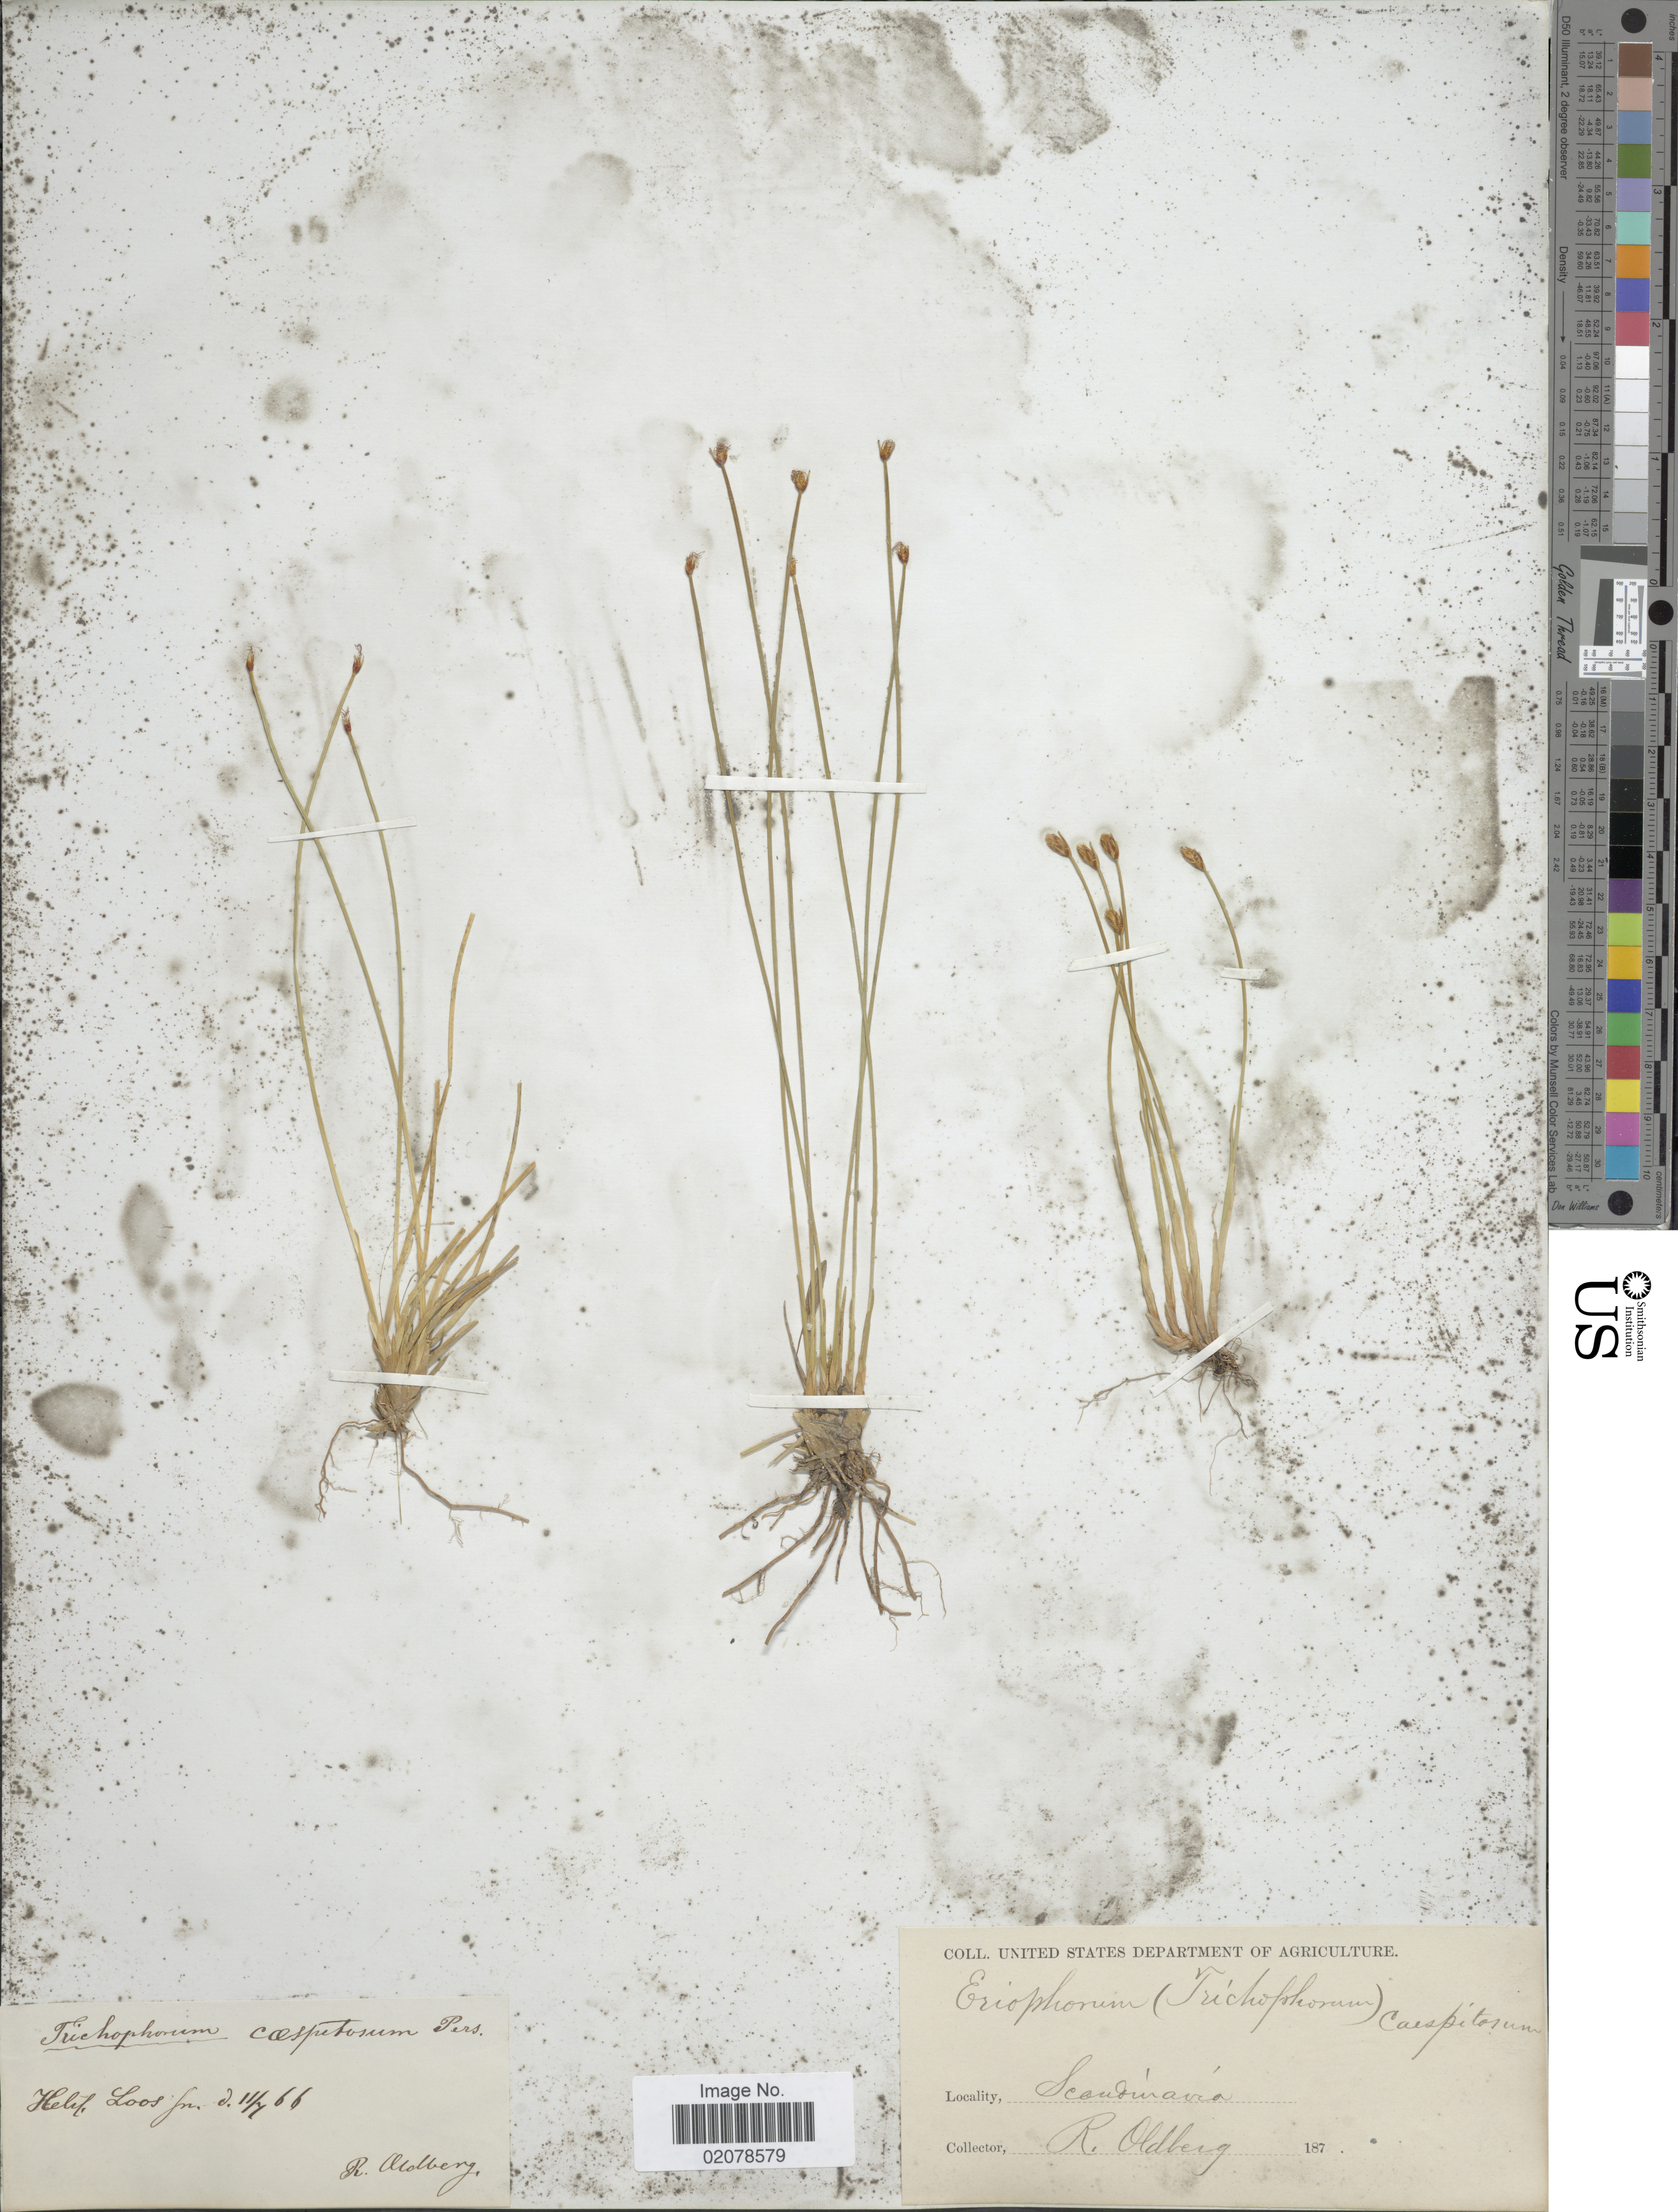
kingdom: Plantae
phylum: Tracheophyta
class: Liliopsida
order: Poales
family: Cyperaceae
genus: Trichophorum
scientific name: Trichophorum cespitosum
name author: (L.) Hartm.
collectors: R. Oldberg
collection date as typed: Transcribed d/m/y: 11/7/66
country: Sweden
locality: Helif. Loos fn. Scandinivia